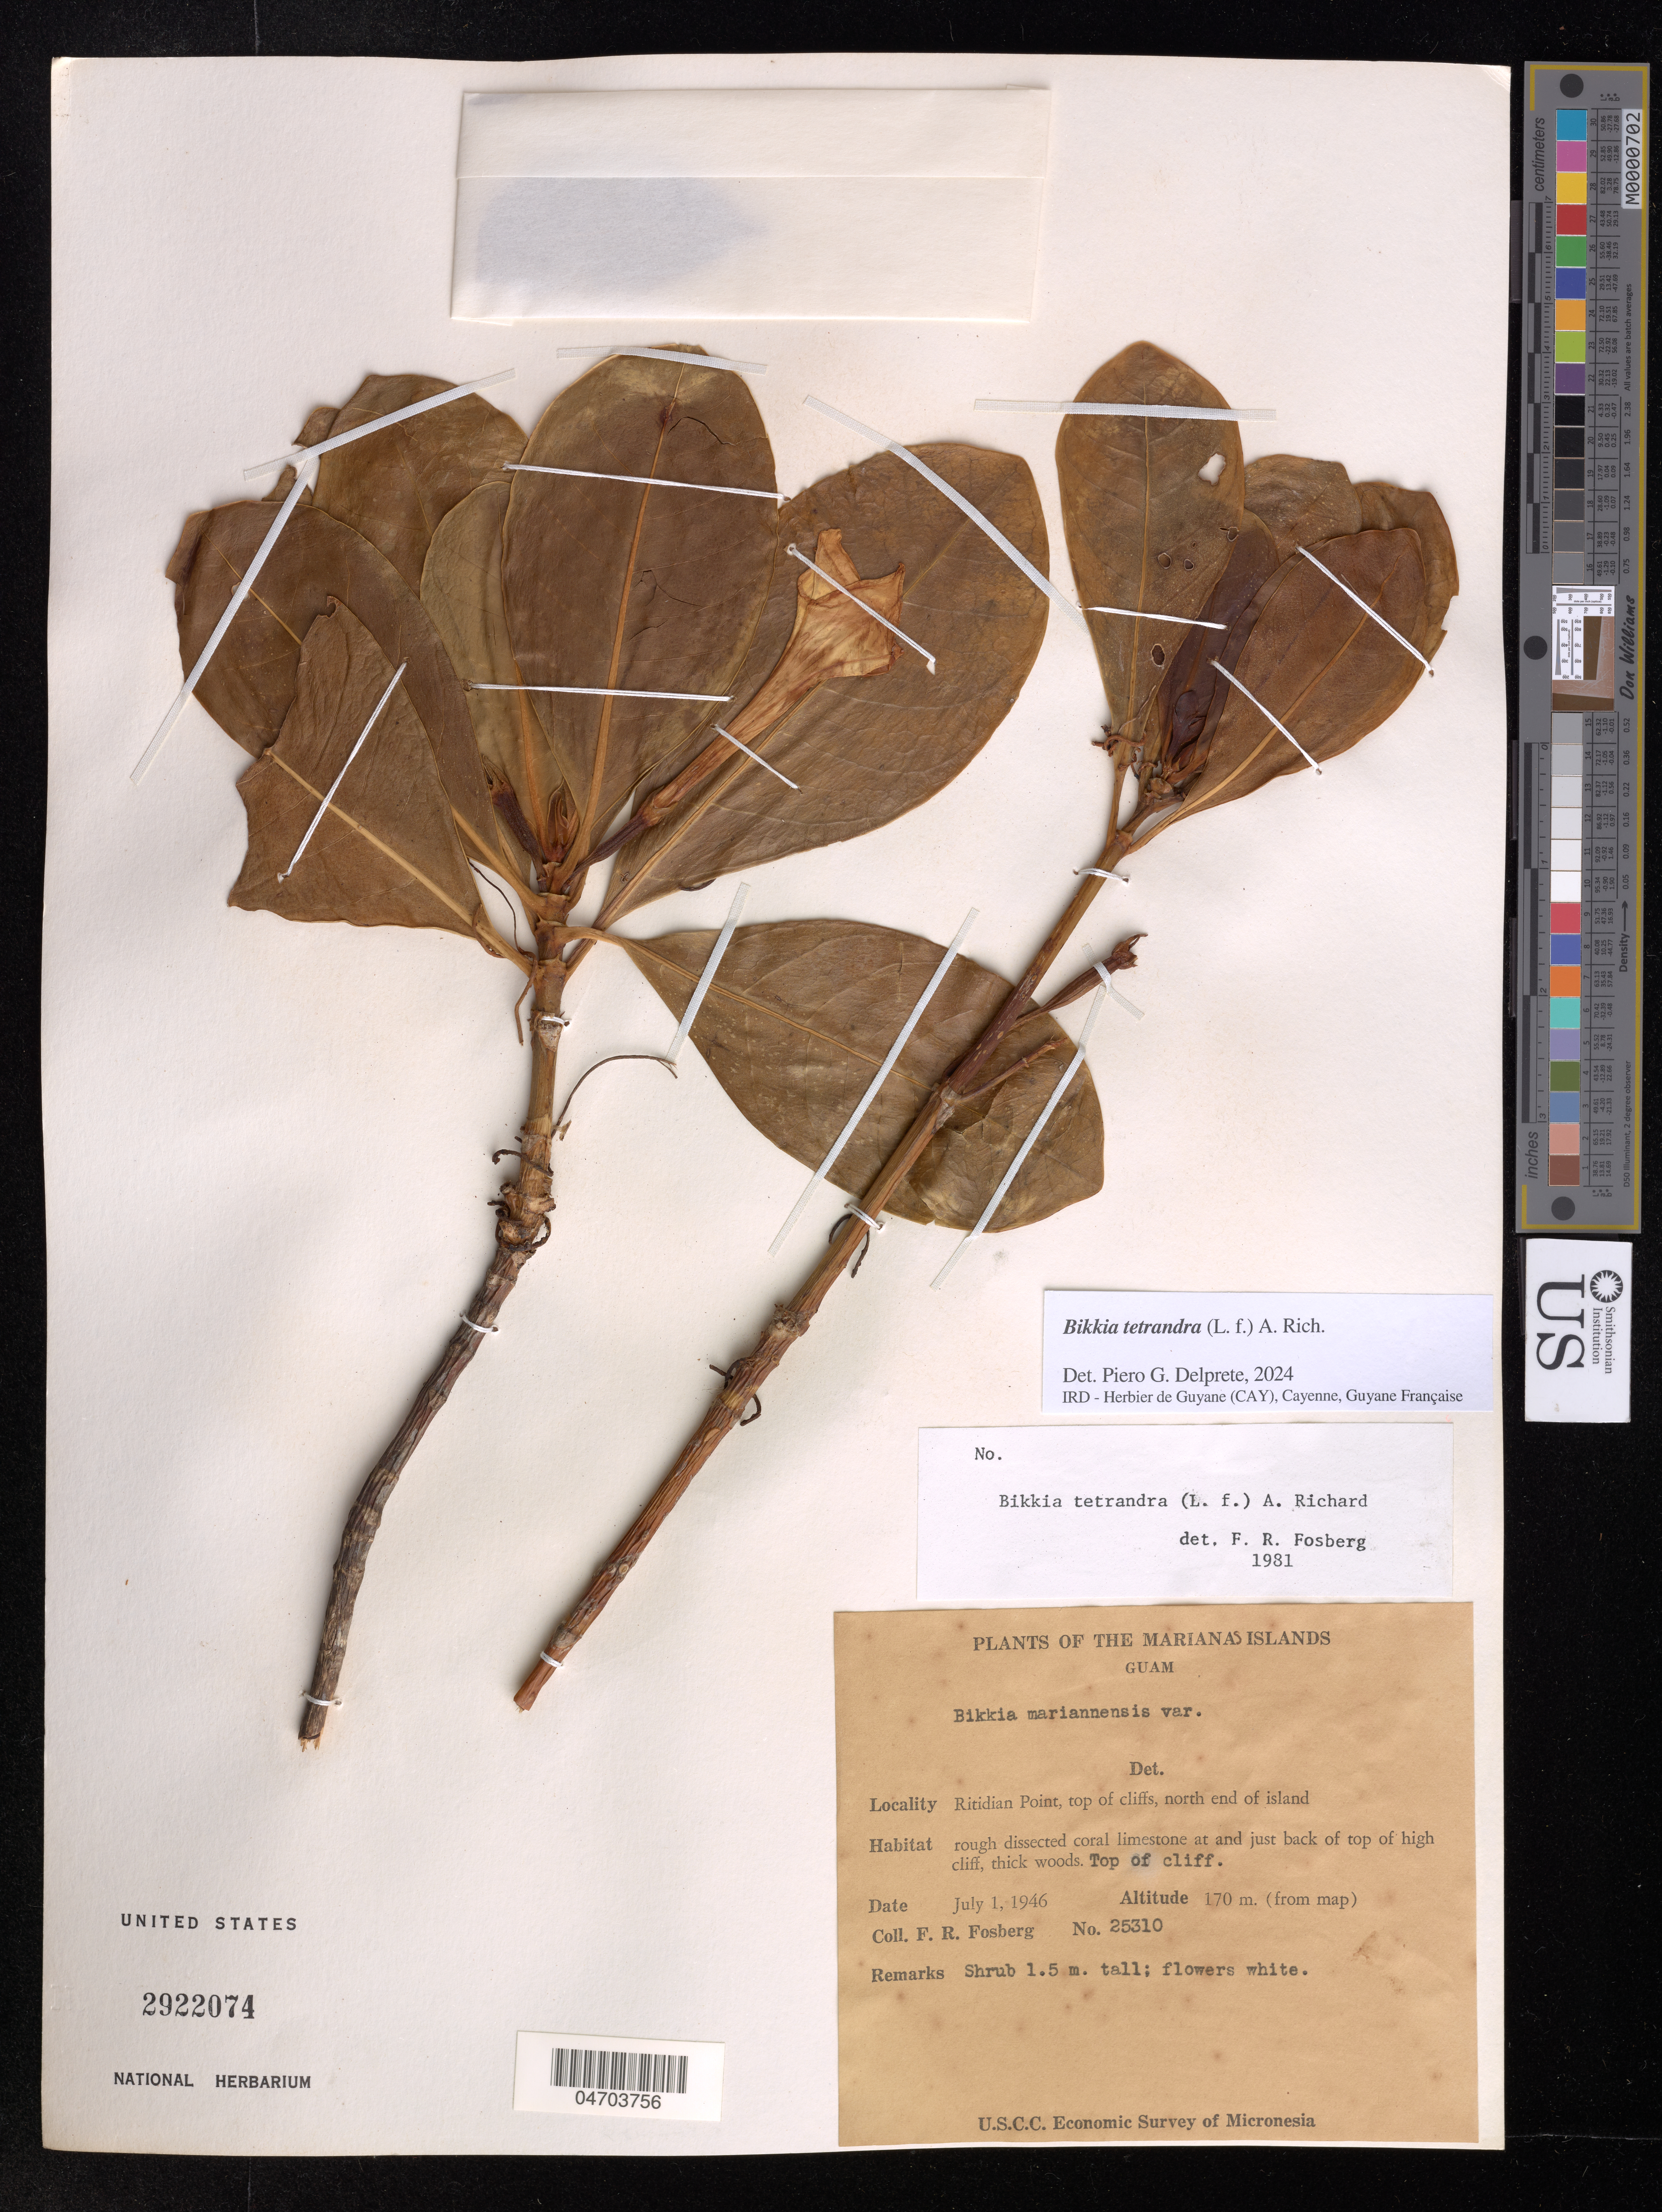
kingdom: Plantae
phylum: Tracheophyta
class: Magnoliopsida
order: Gentianales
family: Rubiaceae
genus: Bikkia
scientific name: Bikkia tetrandra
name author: (L. f.) A. Rich.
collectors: F. R. Fosberg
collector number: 25310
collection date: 1946-07-01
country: Northern Mariana Islands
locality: Marianas Islands. Guam. Ritidian Point, top of cliffs, north end of island.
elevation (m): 170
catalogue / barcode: US 2922074